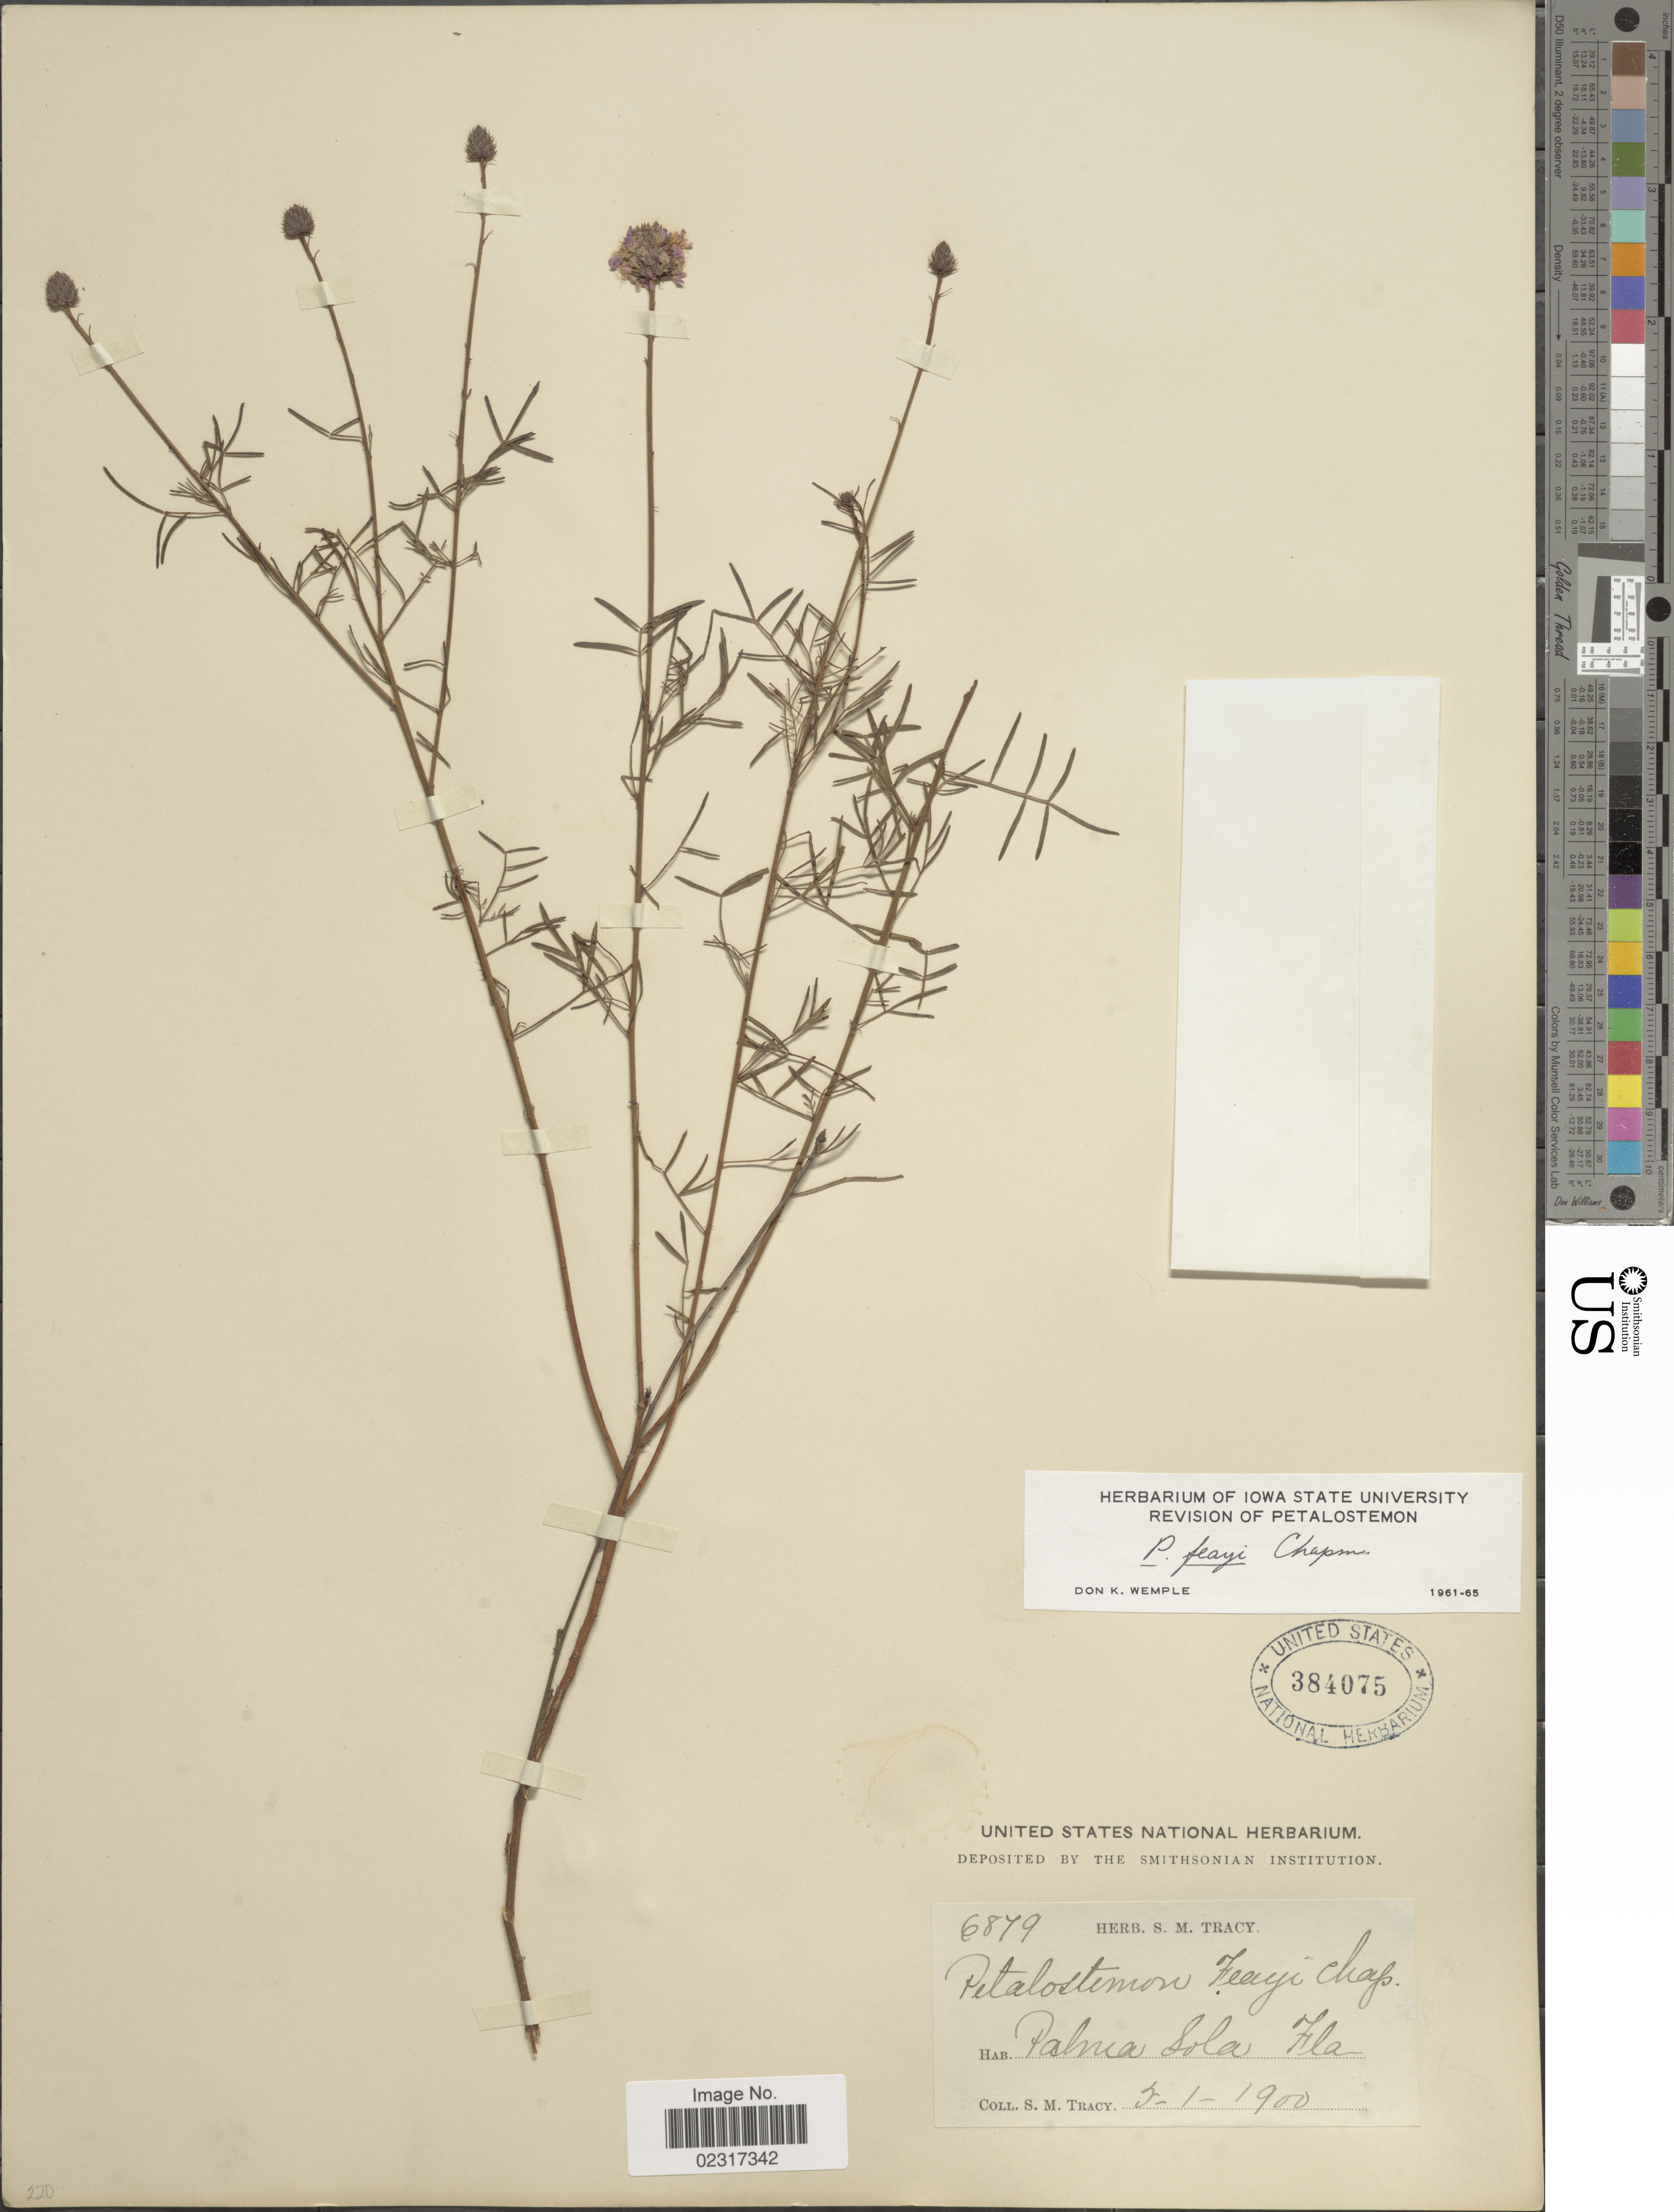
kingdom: Plantae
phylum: Tracheophyta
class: Magnoliopsida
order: Fabales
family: Fabaceae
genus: Dalea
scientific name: Dalea feayi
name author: (Chapm.) Barneby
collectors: S. M. Tracy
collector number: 6879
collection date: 1900-05-01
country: United States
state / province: Florida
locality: Palma Sola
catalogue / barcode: US 384075